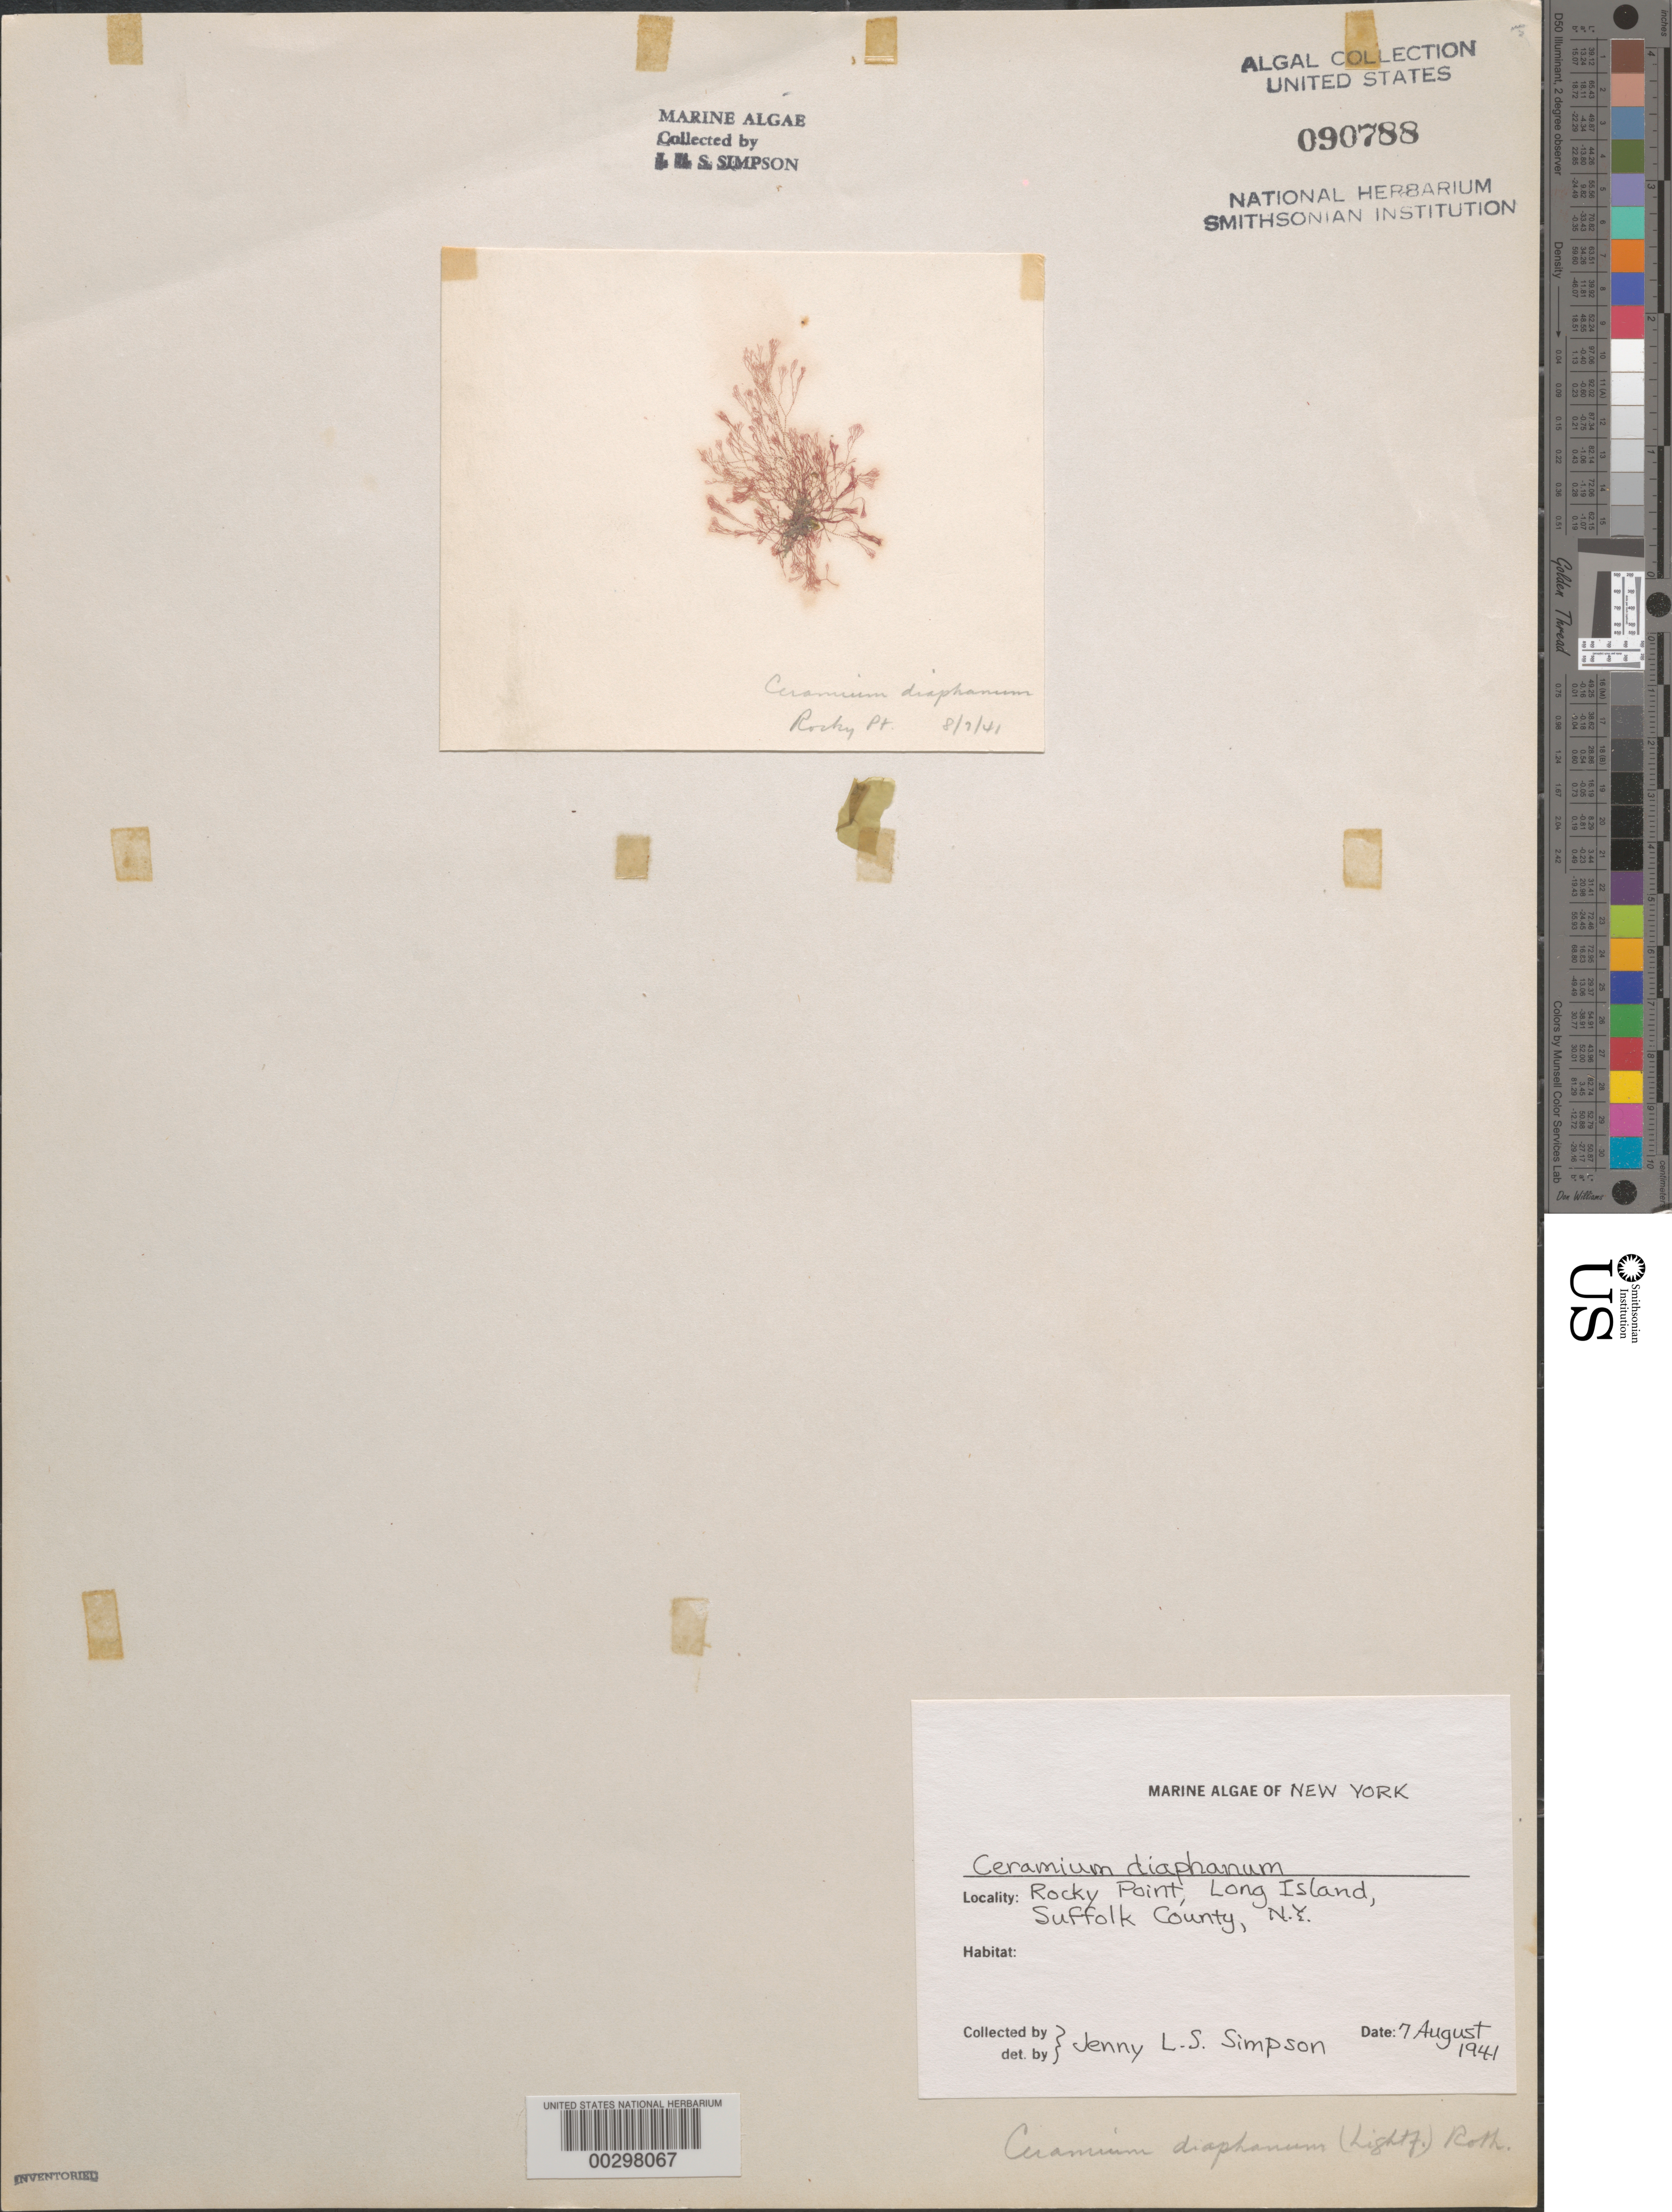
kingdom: Plantae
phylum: Rhodophyta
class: Florideophyceae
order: Ceramiales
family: Ceramiaceae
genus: Ceramium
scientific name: Ceramium diaphanum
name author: (Lightf.) Roth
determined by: Simpson, J. L. S.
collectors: J. Simpson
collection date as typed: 07 Aug 1941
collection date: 1941-08-07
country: United States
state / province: New York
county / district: Suffolk County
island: Long Island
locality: Rocky Point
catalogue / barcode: US 90788